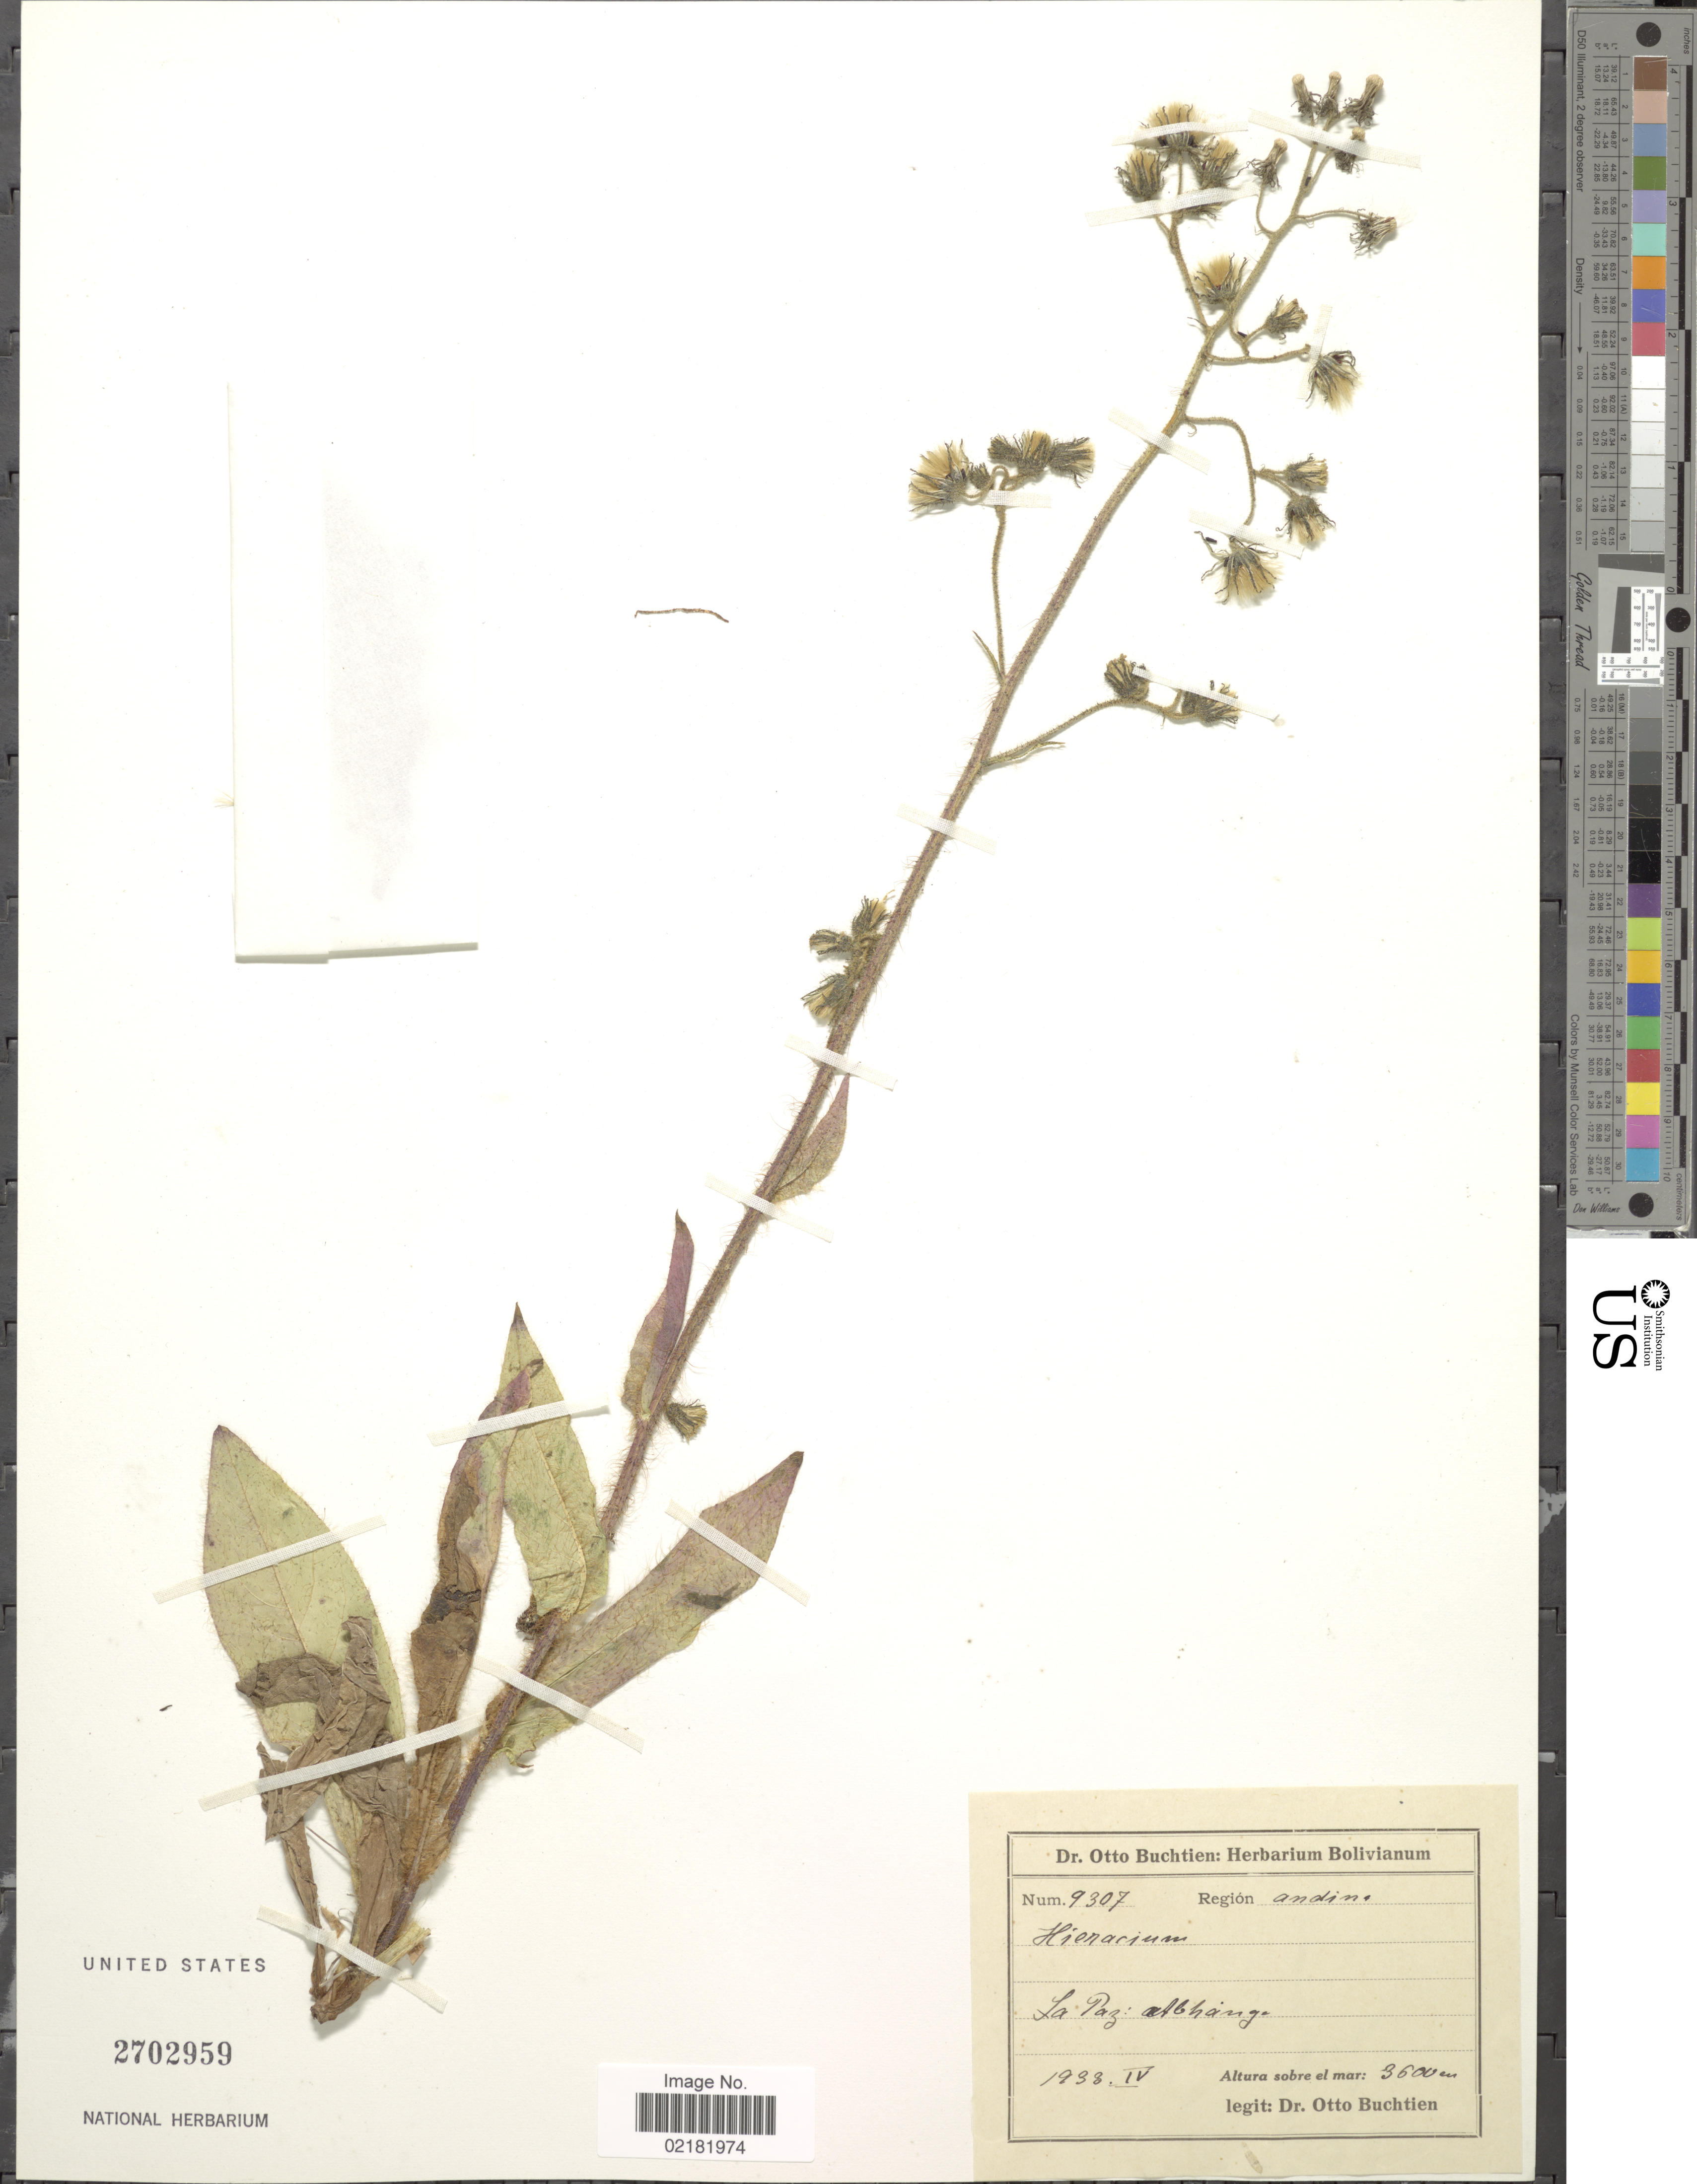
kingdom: Plantae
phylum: Tracheophyta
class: Magnoliopsida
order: Asterales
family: Asteraceae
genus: Hieracium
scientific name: Hieracium repandulare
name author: Druce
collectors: O. Buchtien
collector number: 9307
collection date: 1933-04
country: Bolivia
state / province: La Paz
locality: Abhange, region andine.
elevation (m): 3600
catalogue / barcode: US 2702959